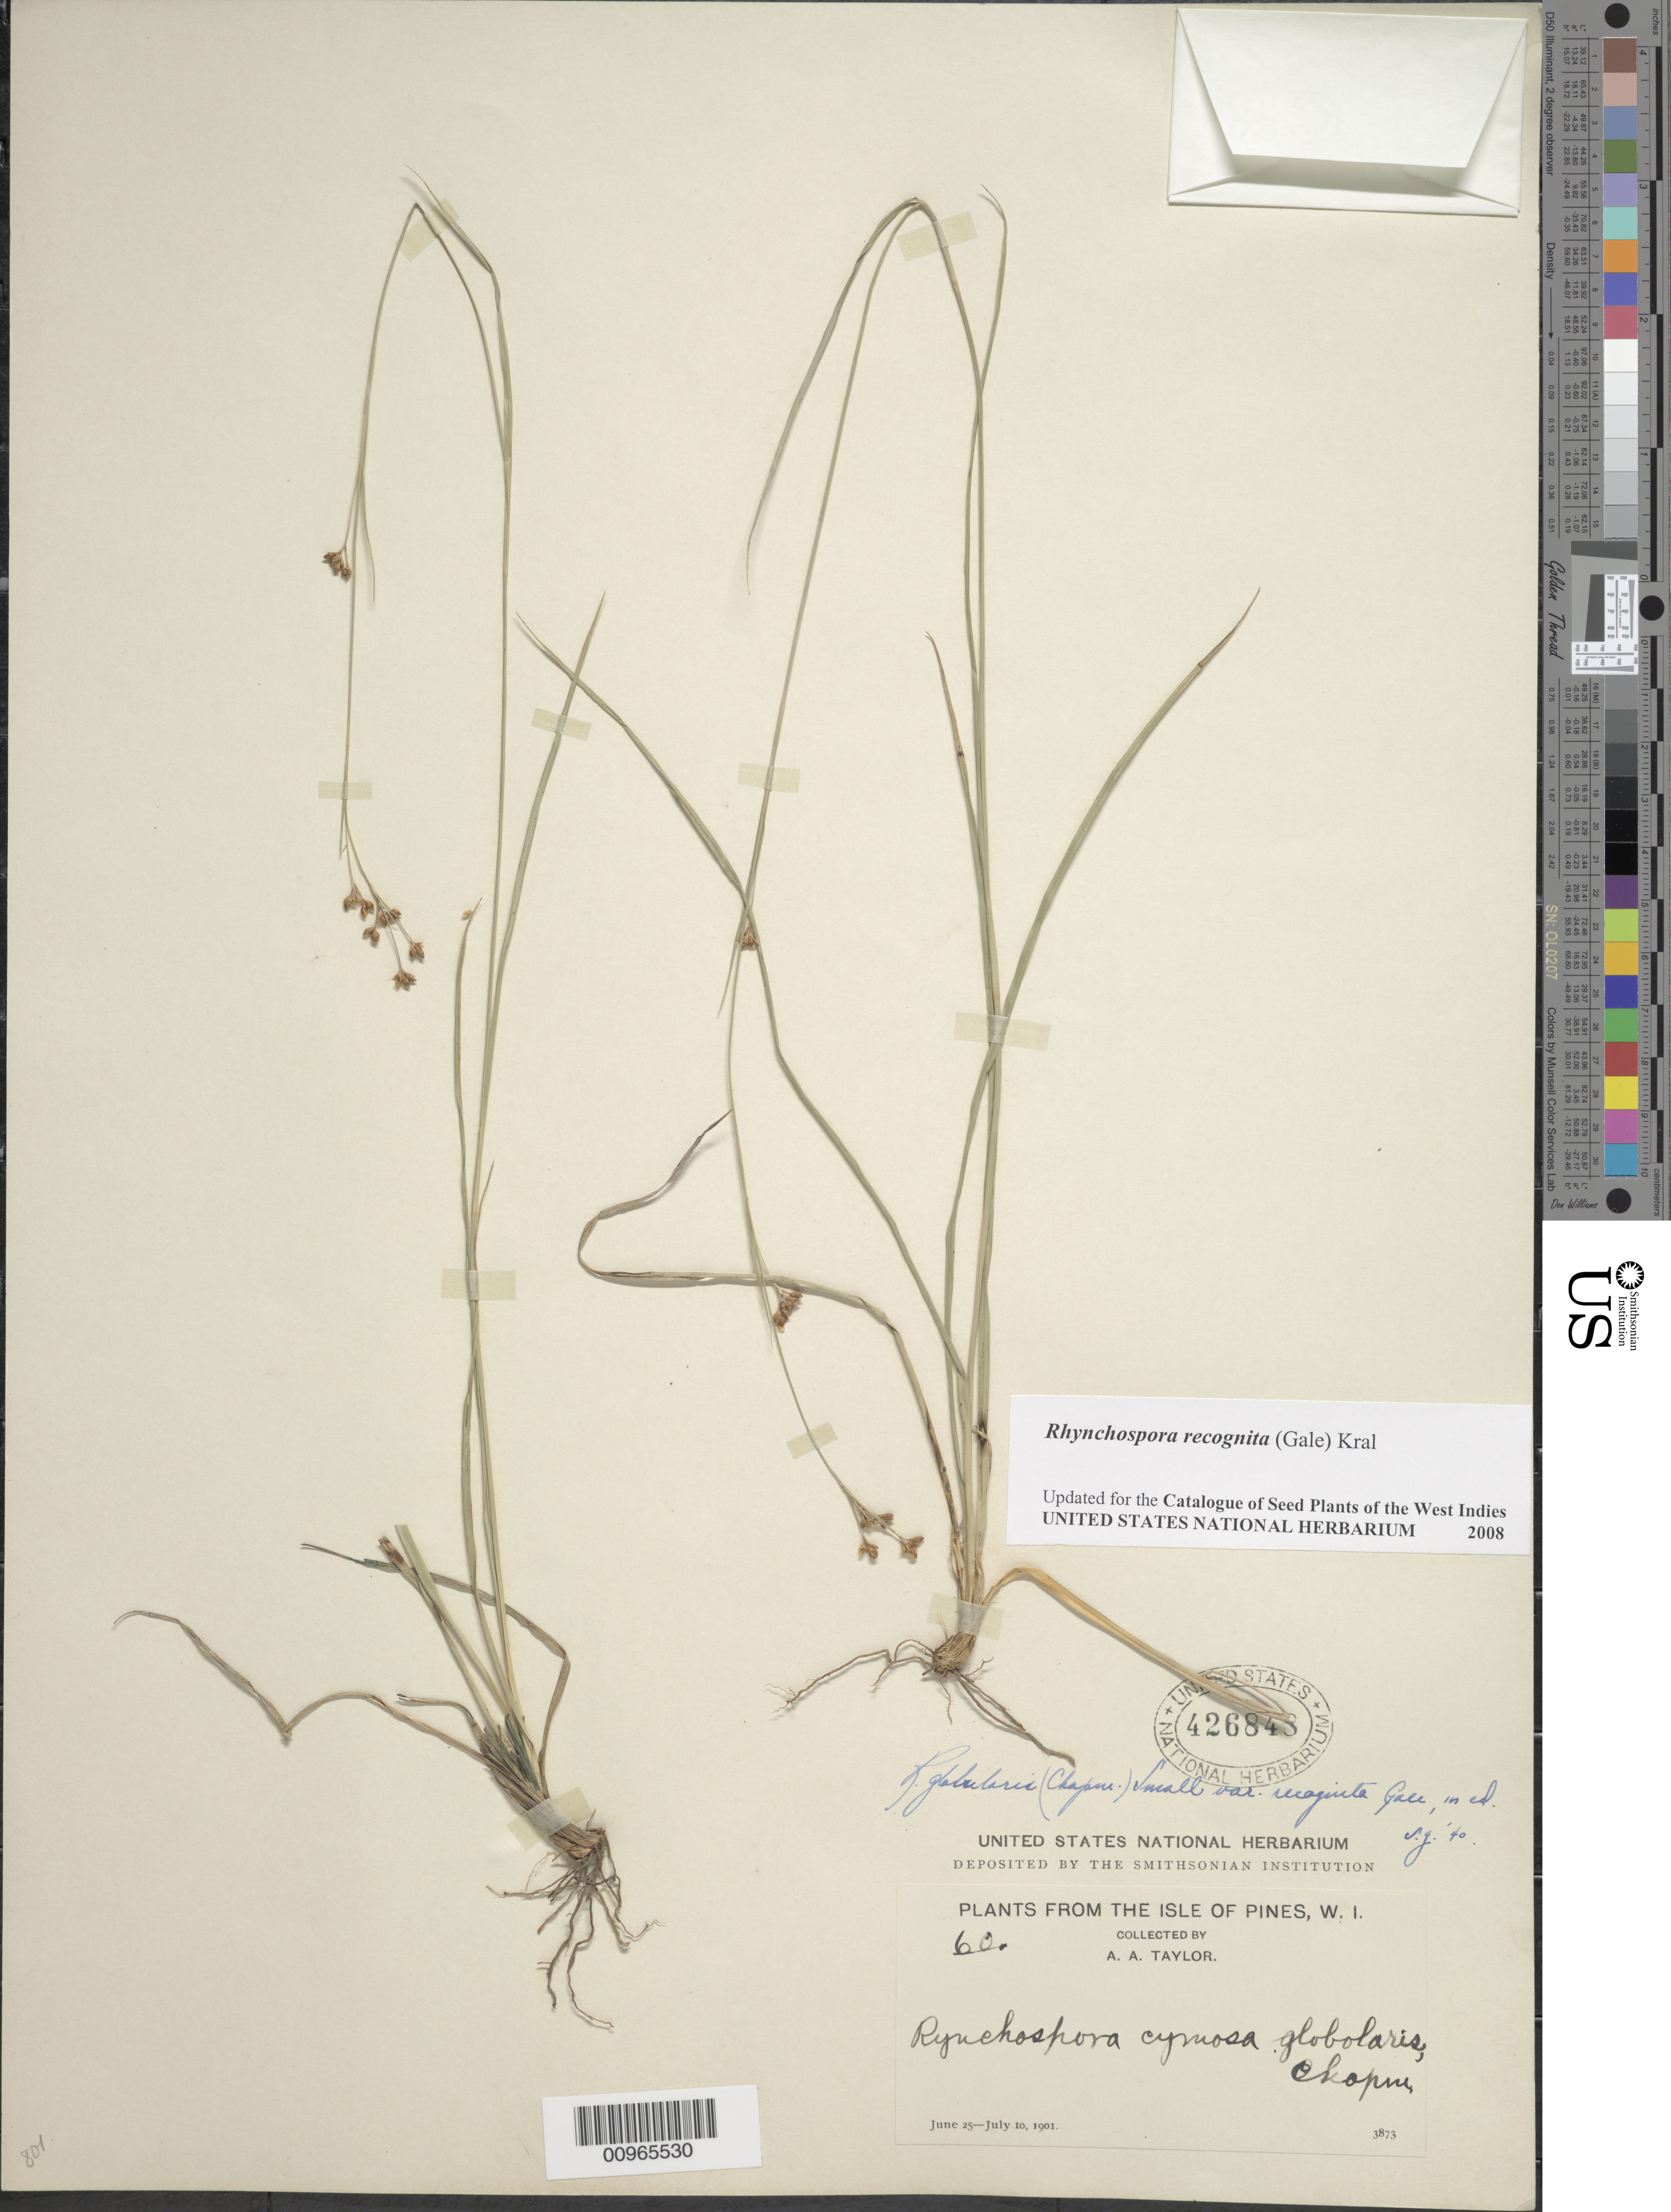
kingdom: Plantae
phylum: Tracheophyta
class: Liliopsida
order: Poales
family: Cyperaceae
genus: Rhynchospora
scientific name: Rhynchospora recognita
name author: (Gale) Kral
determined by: Strong, M. T., (US), Smithsonian Institution - National Museum of Natural History (UNITED STATES)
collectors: A. A. Taylor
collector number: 60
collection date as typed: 25 Jun 1901 to 10 Jul 1901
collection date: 1901-06-25/1901-07-10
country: Cuba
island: Isla de la Juventud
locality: Isle of Pines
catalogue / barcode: US 426848